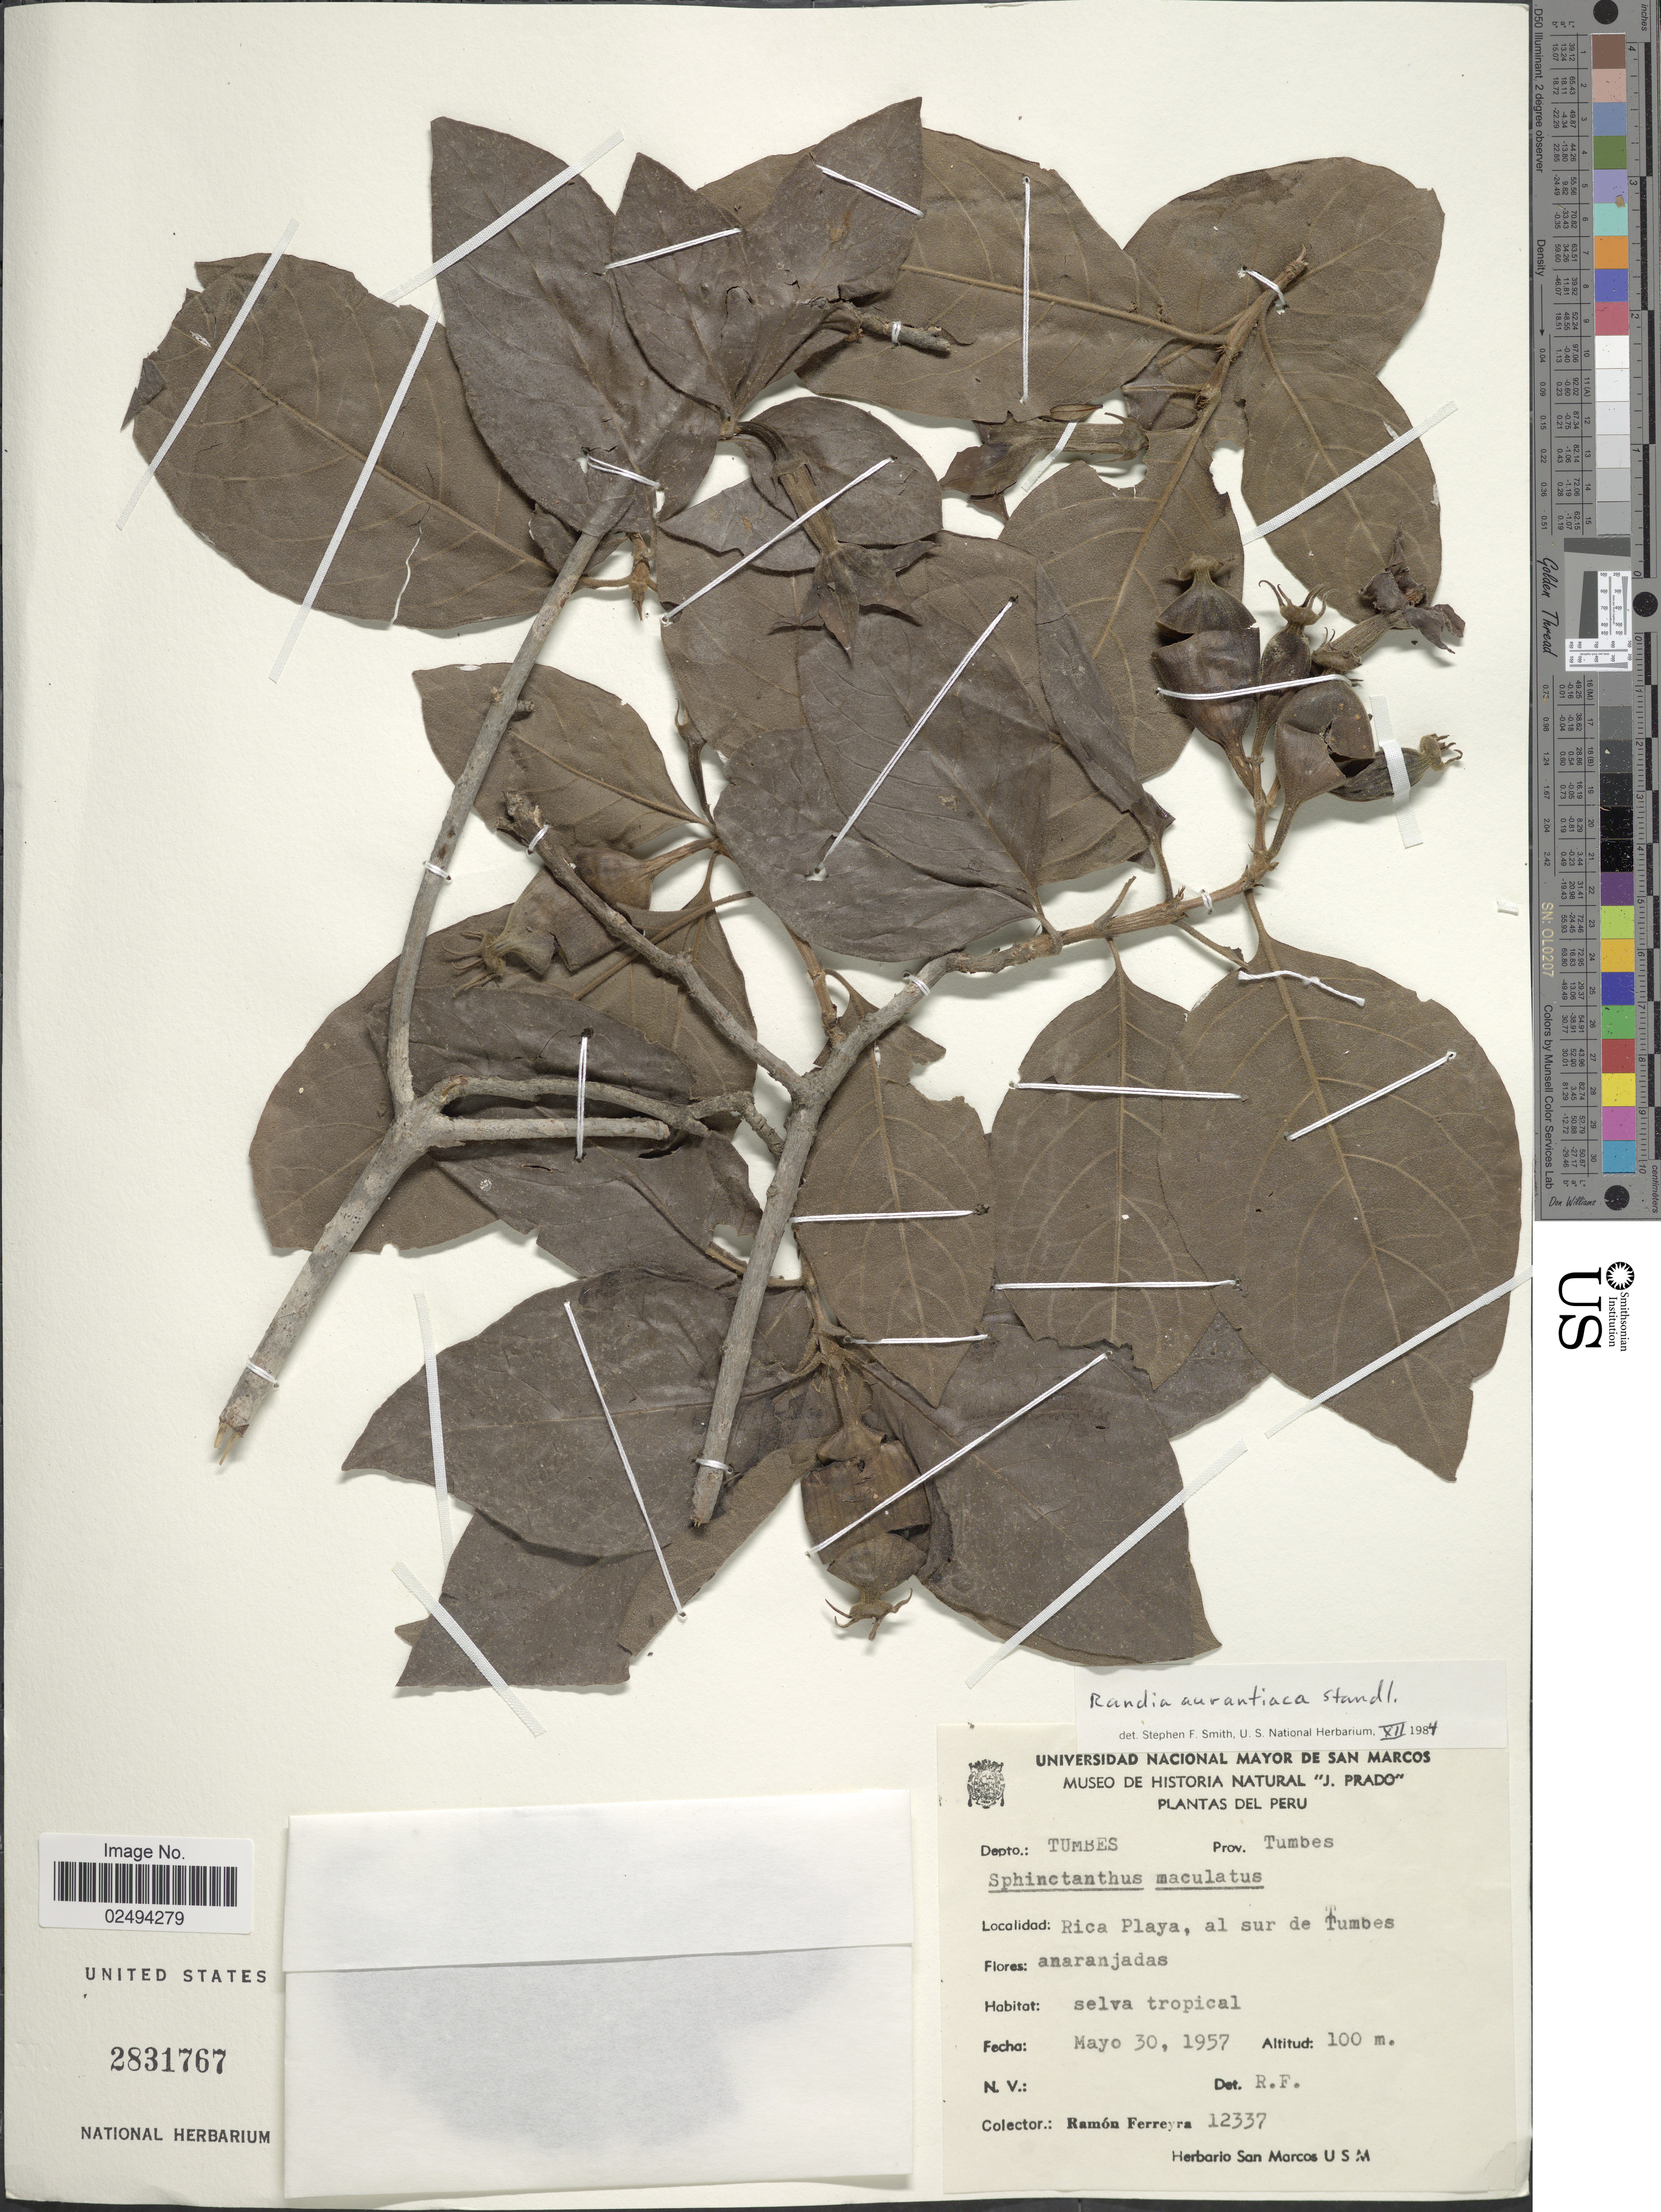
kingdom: Plantae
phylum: Tracheophyta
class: Magnoliopsida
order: Gentianales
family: Rubiaceae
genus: Sphinctanthus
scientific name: Sphinctanthus aurantiacus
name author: (Standl.) Fagerl.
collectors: R. A. Ferreyra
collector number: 12337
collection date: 1957-05-30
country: Peru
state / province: Tumbes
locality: Depto. Tumbes, Rica Playa, al sur de Tumbes, selva tropical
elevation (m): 100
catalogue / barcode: US 2831767